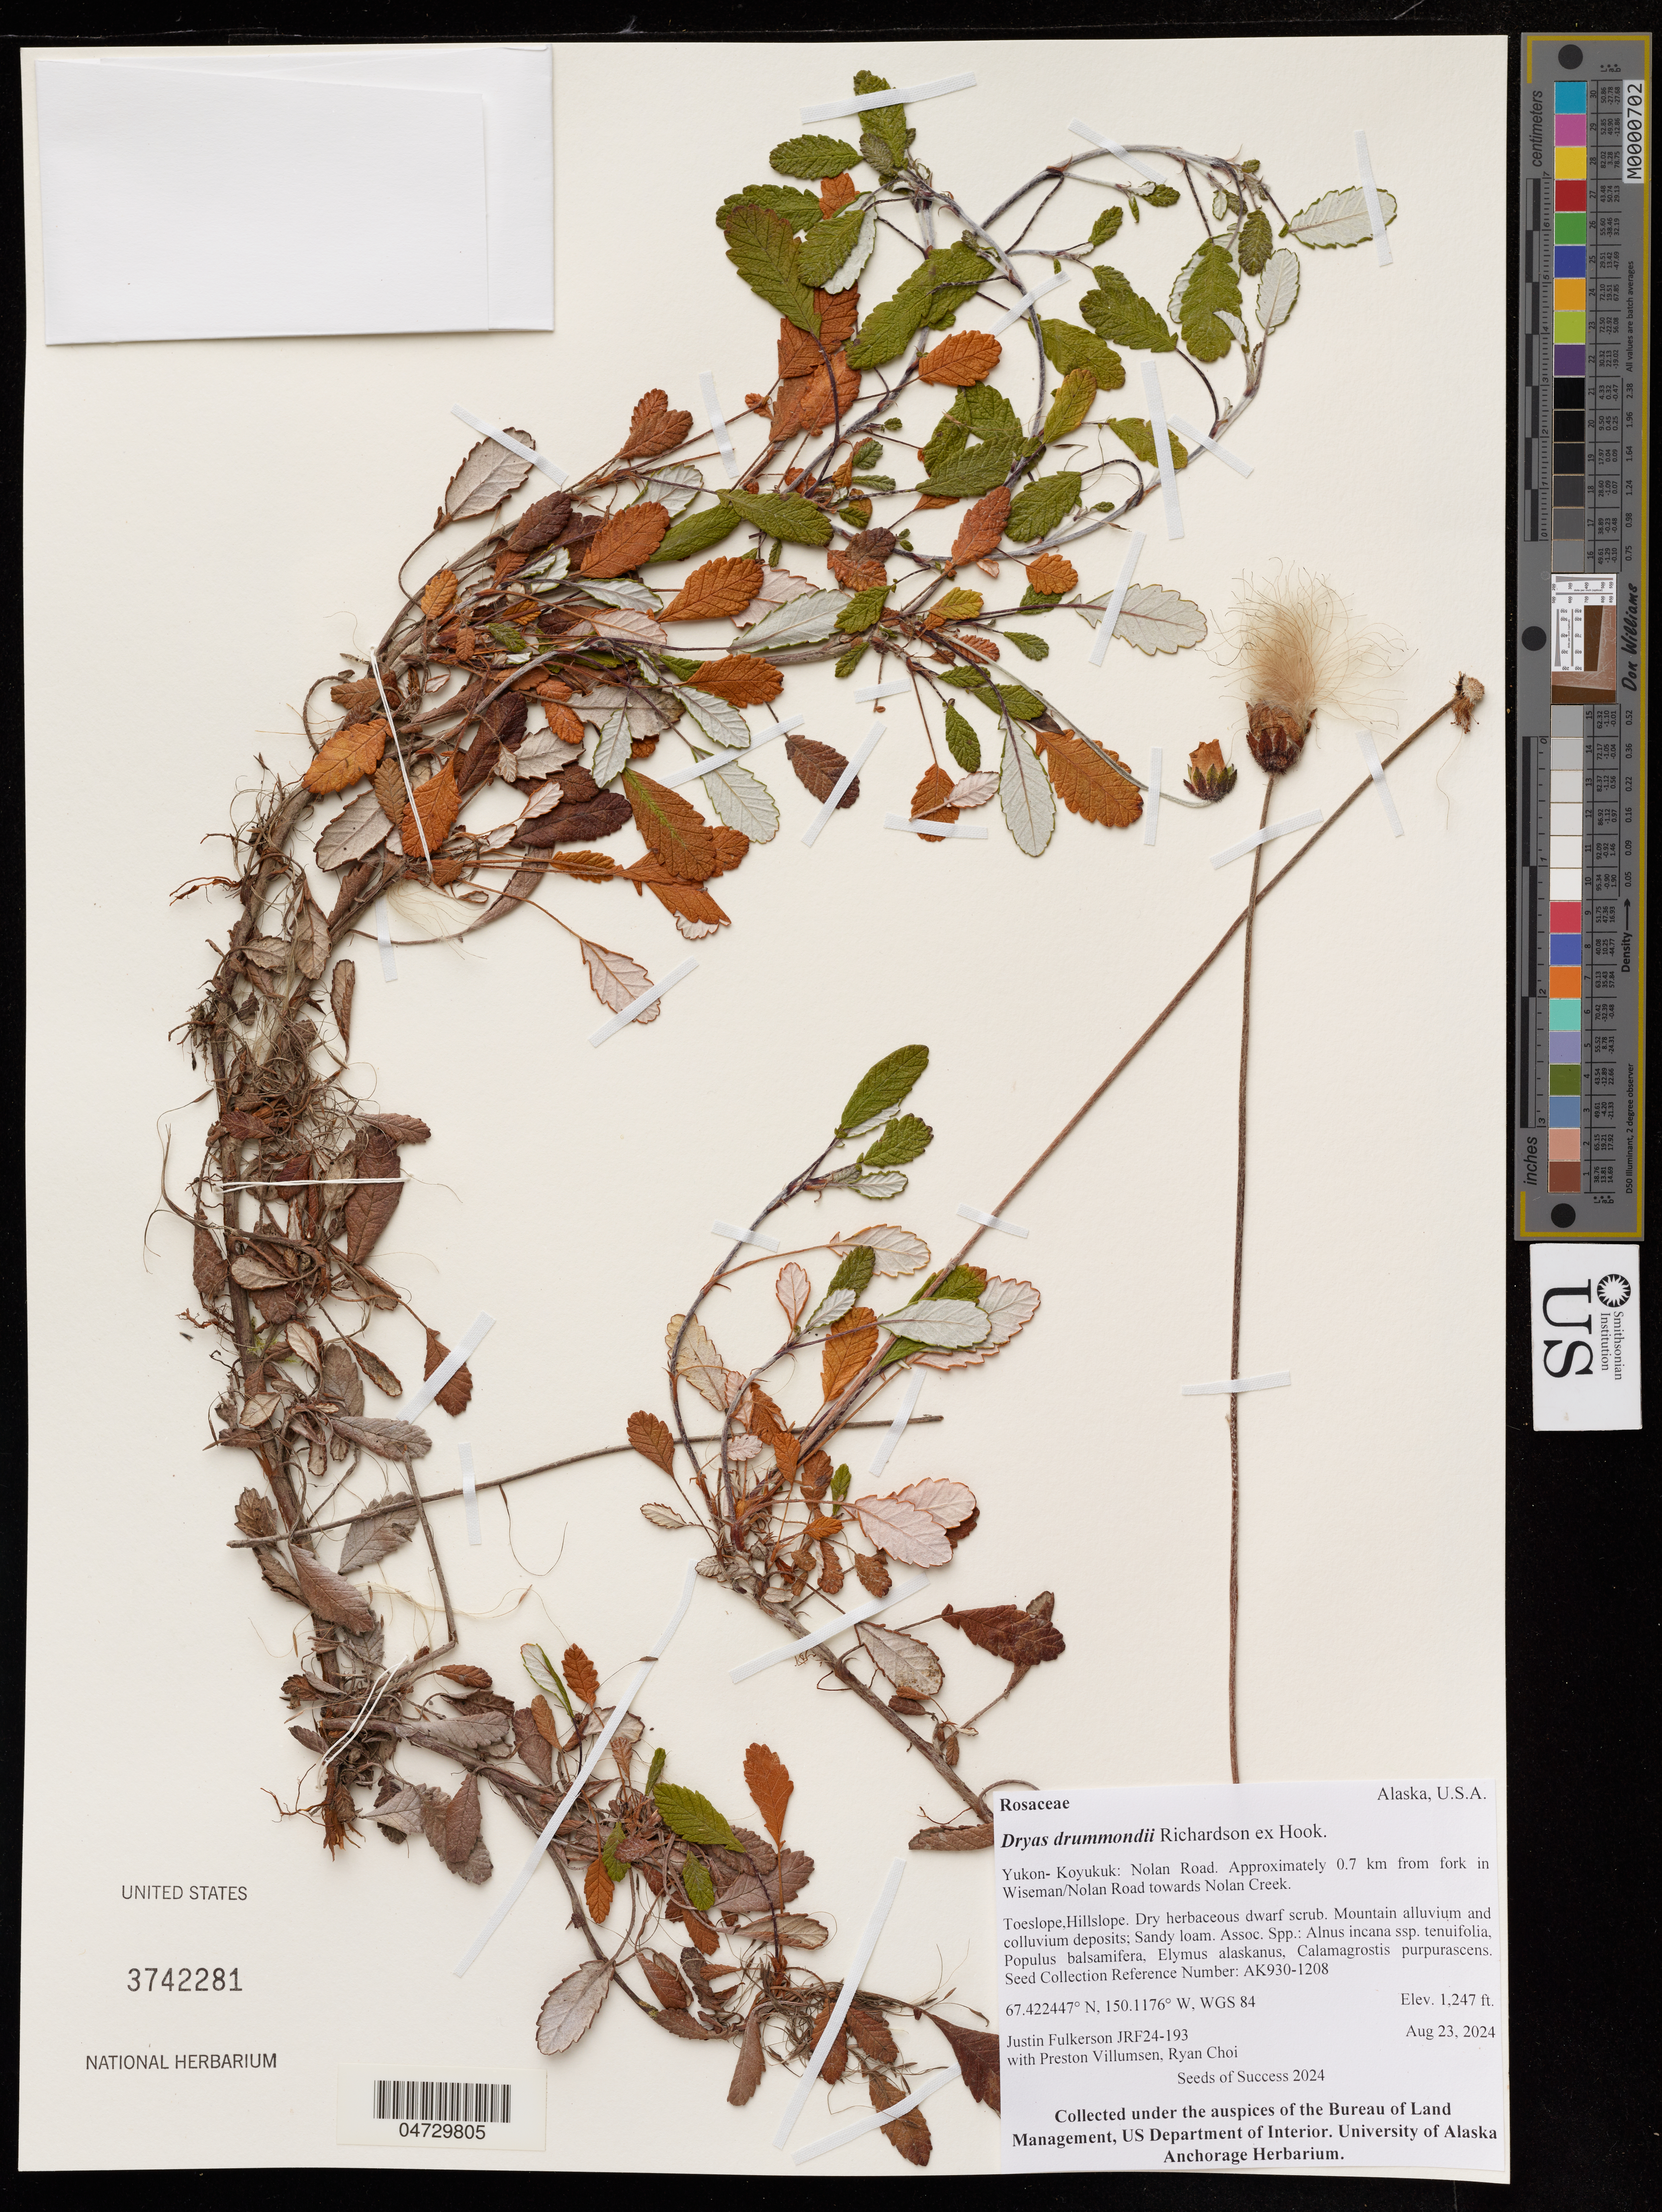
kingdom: Plantae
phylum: Tracheophyta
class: Magnoliopsida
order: Rosales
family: Rosaceae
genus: Dryas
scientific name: Dryas drummondii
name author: Hook. & Richardson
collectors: J. Fulkerson, P. Villumsen & R. Choi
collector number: JRF24-193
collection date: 2024-08-23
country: United States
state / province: Alaska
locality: Yukon- Koyukuk: Nolan Road. Approximately 0.7 km from fork in Wiseman/Nolan Road towards Nolan Creek.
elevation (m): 380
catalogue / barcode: US 3742281